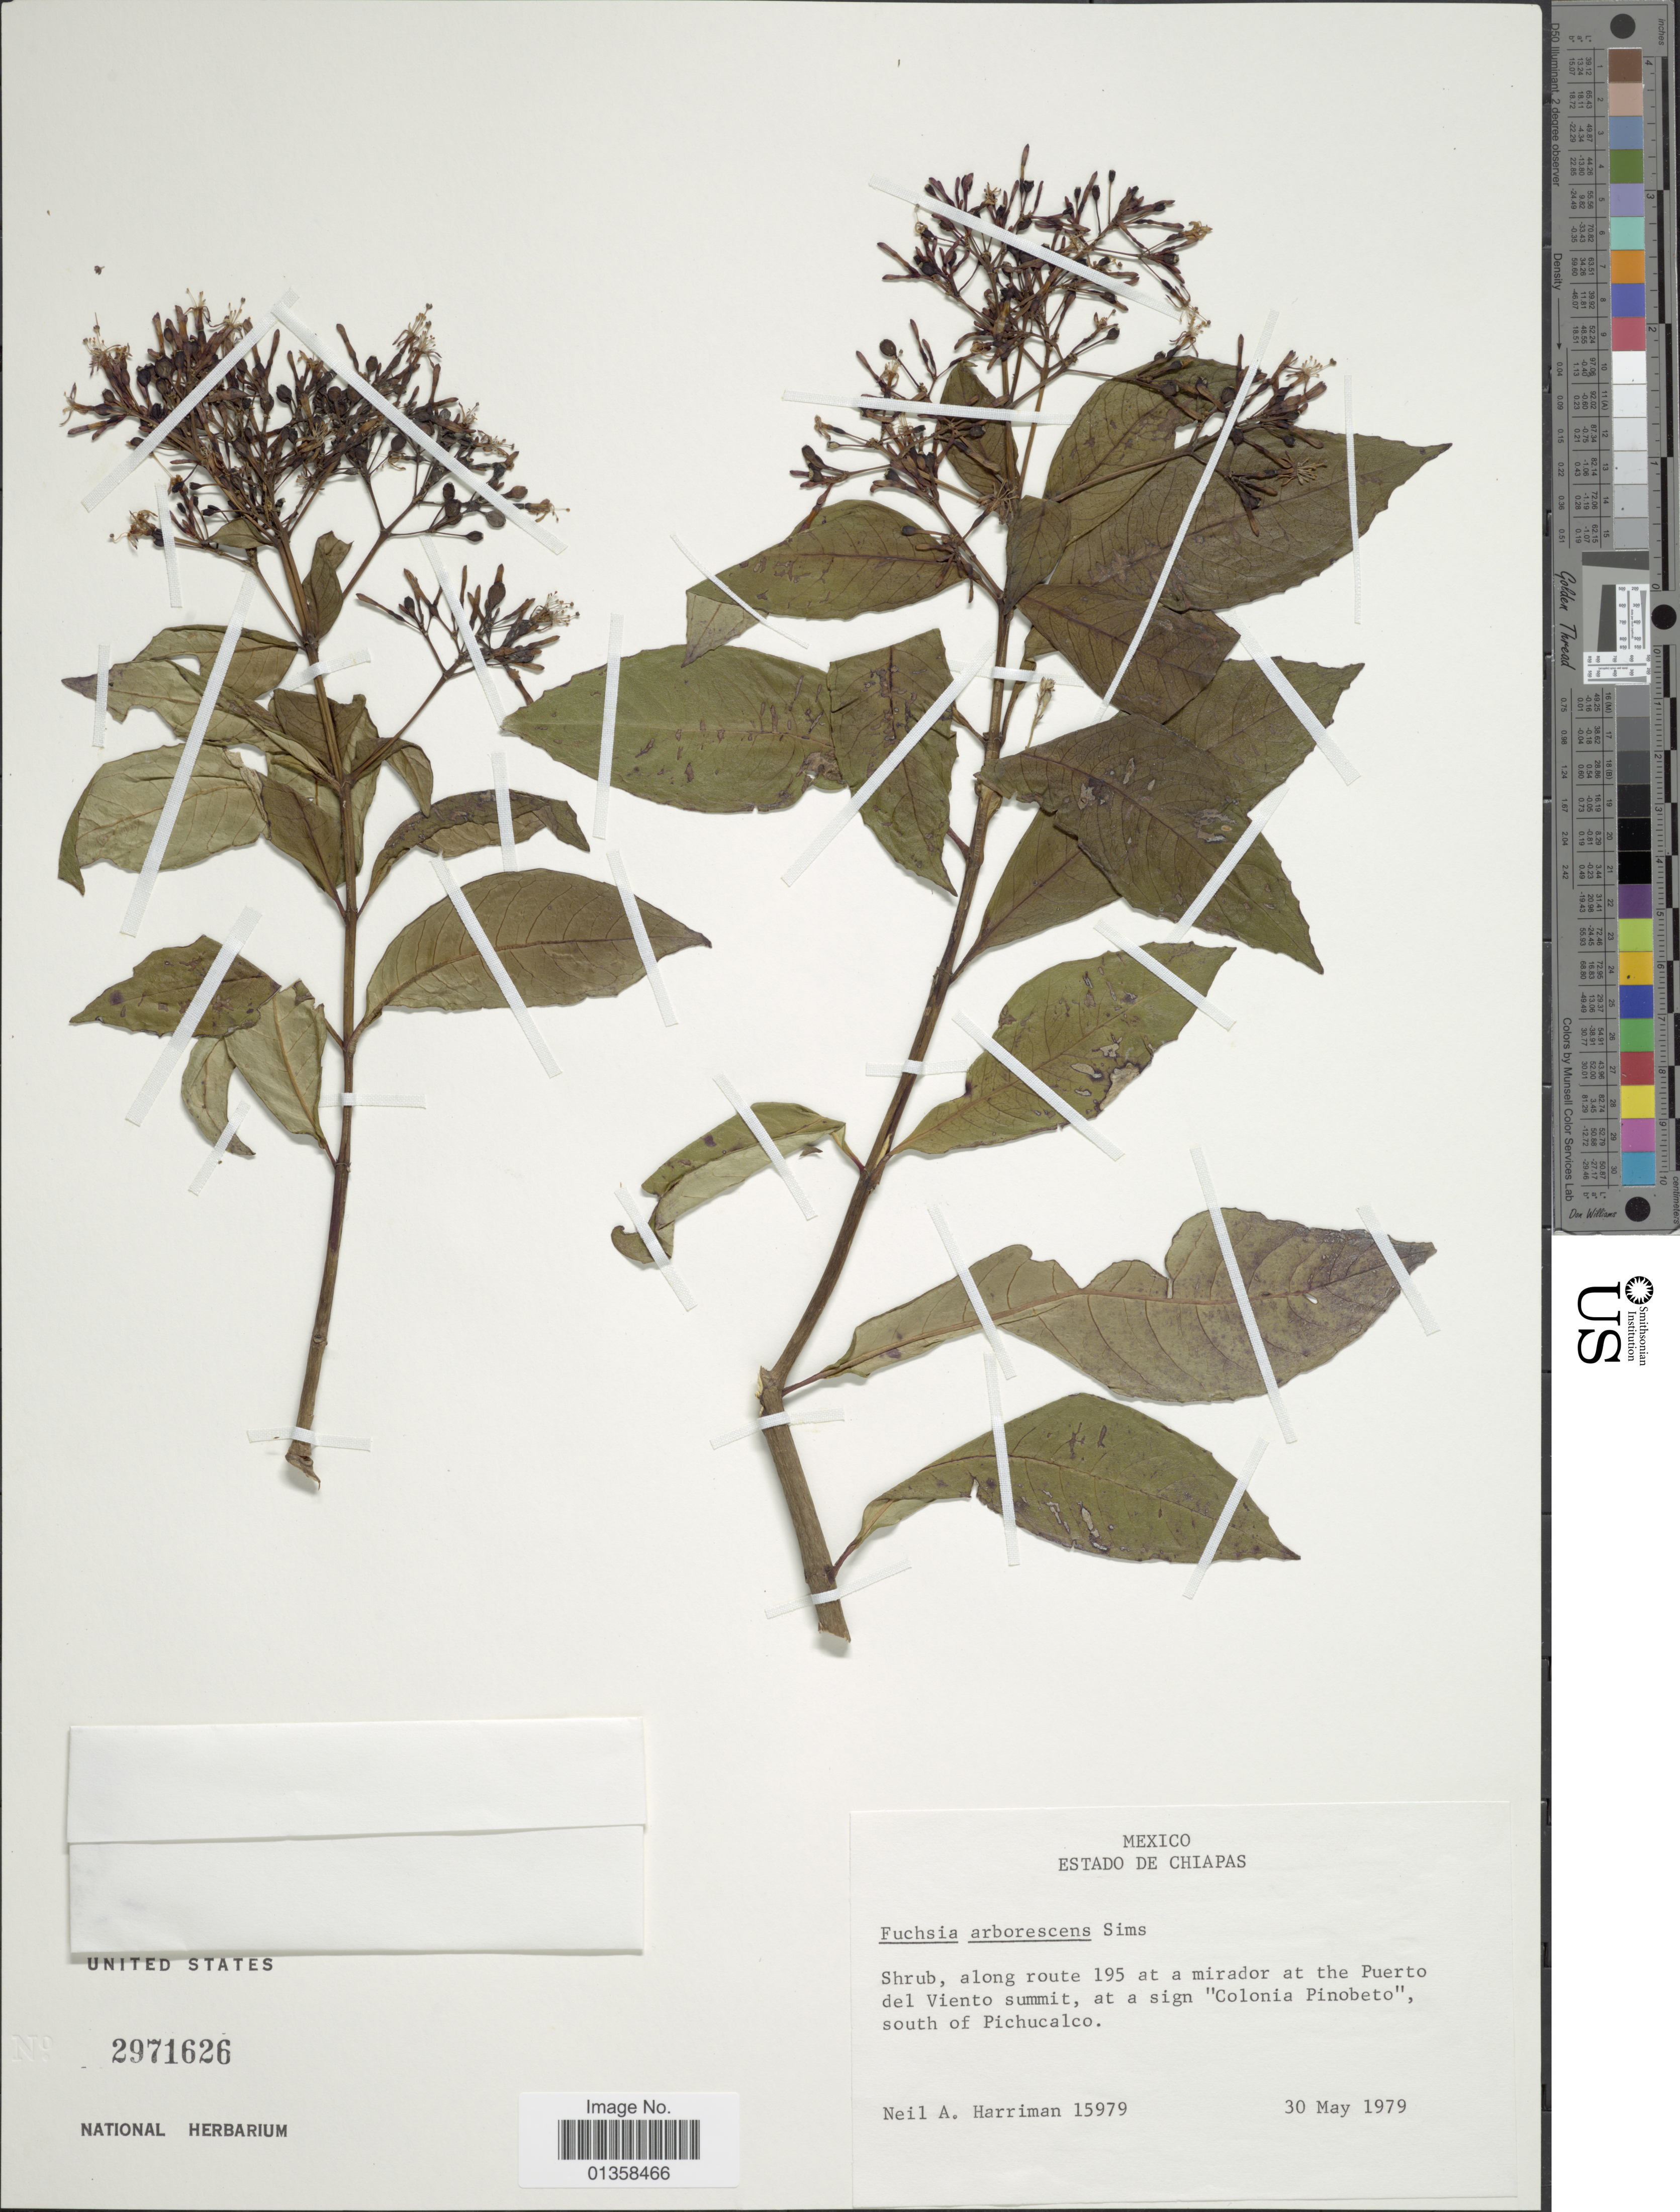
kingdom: Plantae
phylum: Tracheophyta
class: Magnoliopsida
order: Myrtales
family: Onagraceae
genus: Fuchsia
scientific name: Fuchsia arborescens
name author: Sims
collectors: N. A. Harriman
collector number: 15979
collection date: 1979-05-30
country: Mexico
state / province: Chiapas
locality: Along route 195 at a mirador at the Puerto del Viento, summit, at a sign "Colonia Pinobeto", south of Pichucalco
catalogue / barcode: US 2971626